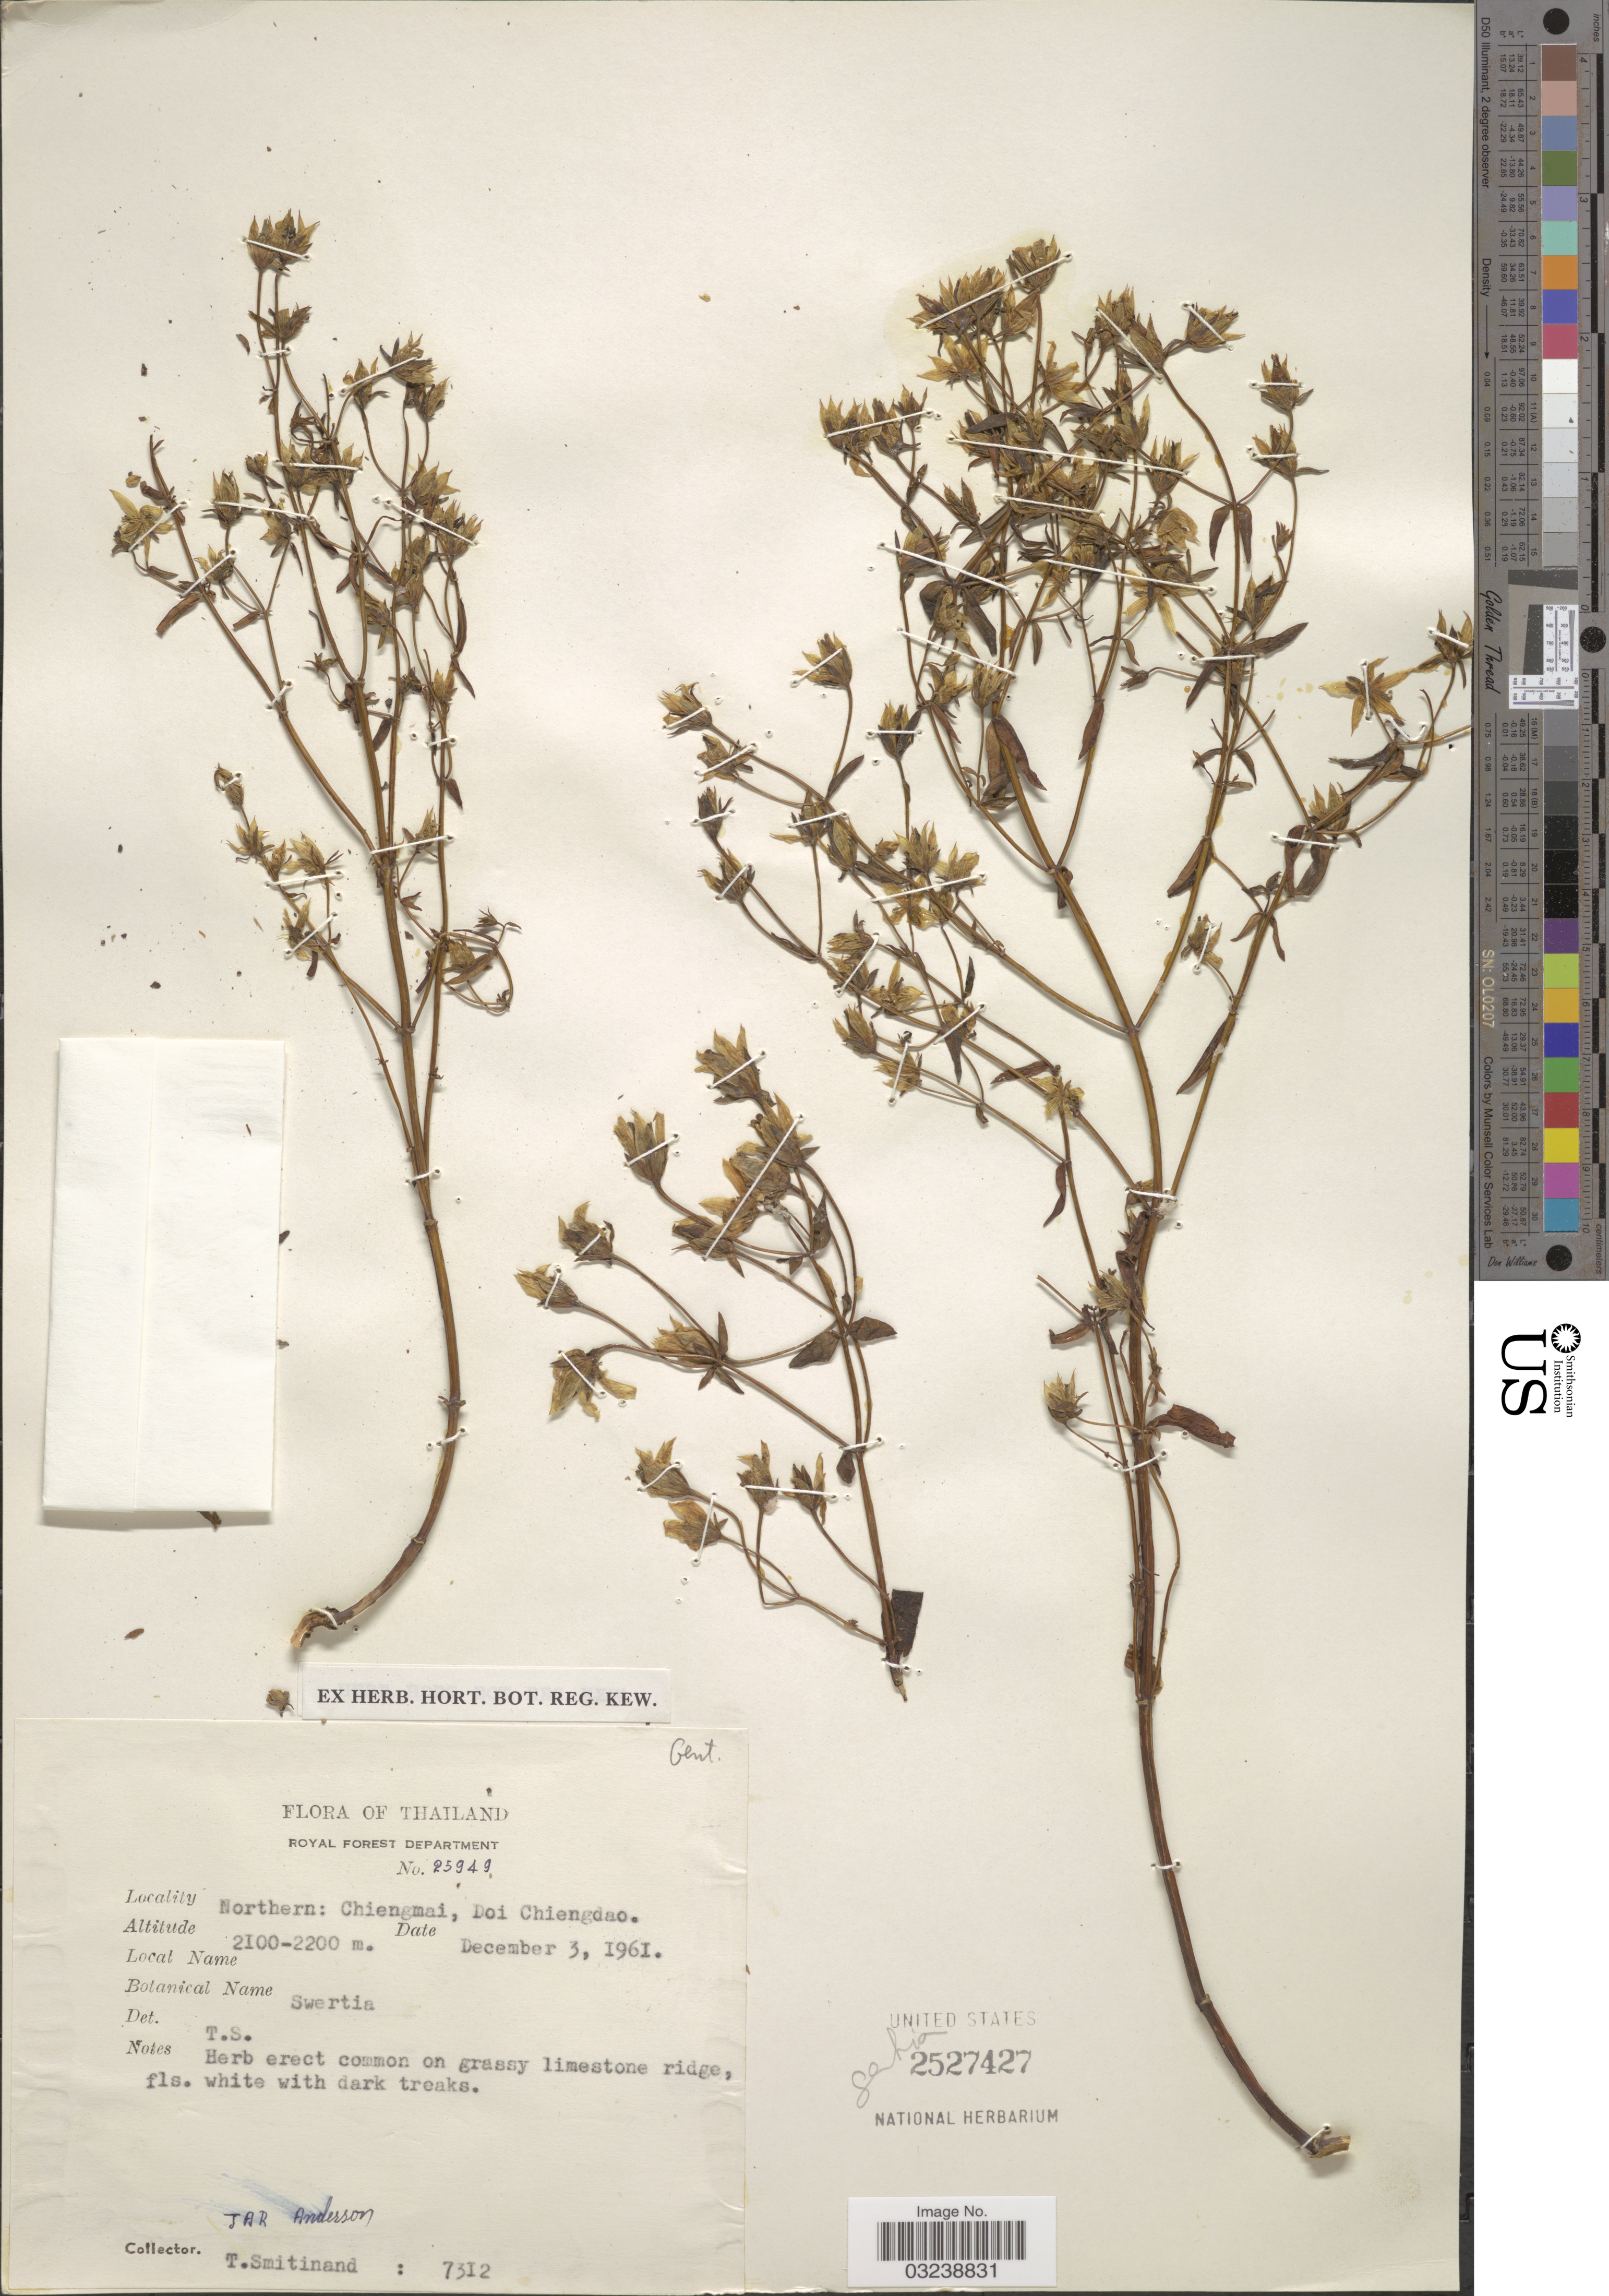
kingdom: Plantae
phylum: Tracheophyta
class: Magnoliopsida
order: Gentianales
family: Gentianaceae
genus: Swertia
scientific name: Swertia sp.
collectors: T. Smitinand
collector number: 7312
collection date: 1961-12-03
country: Thailand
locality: Northern: Chiengmai, Doi Chiengdao.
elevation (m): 2100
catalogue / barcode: US 2527427